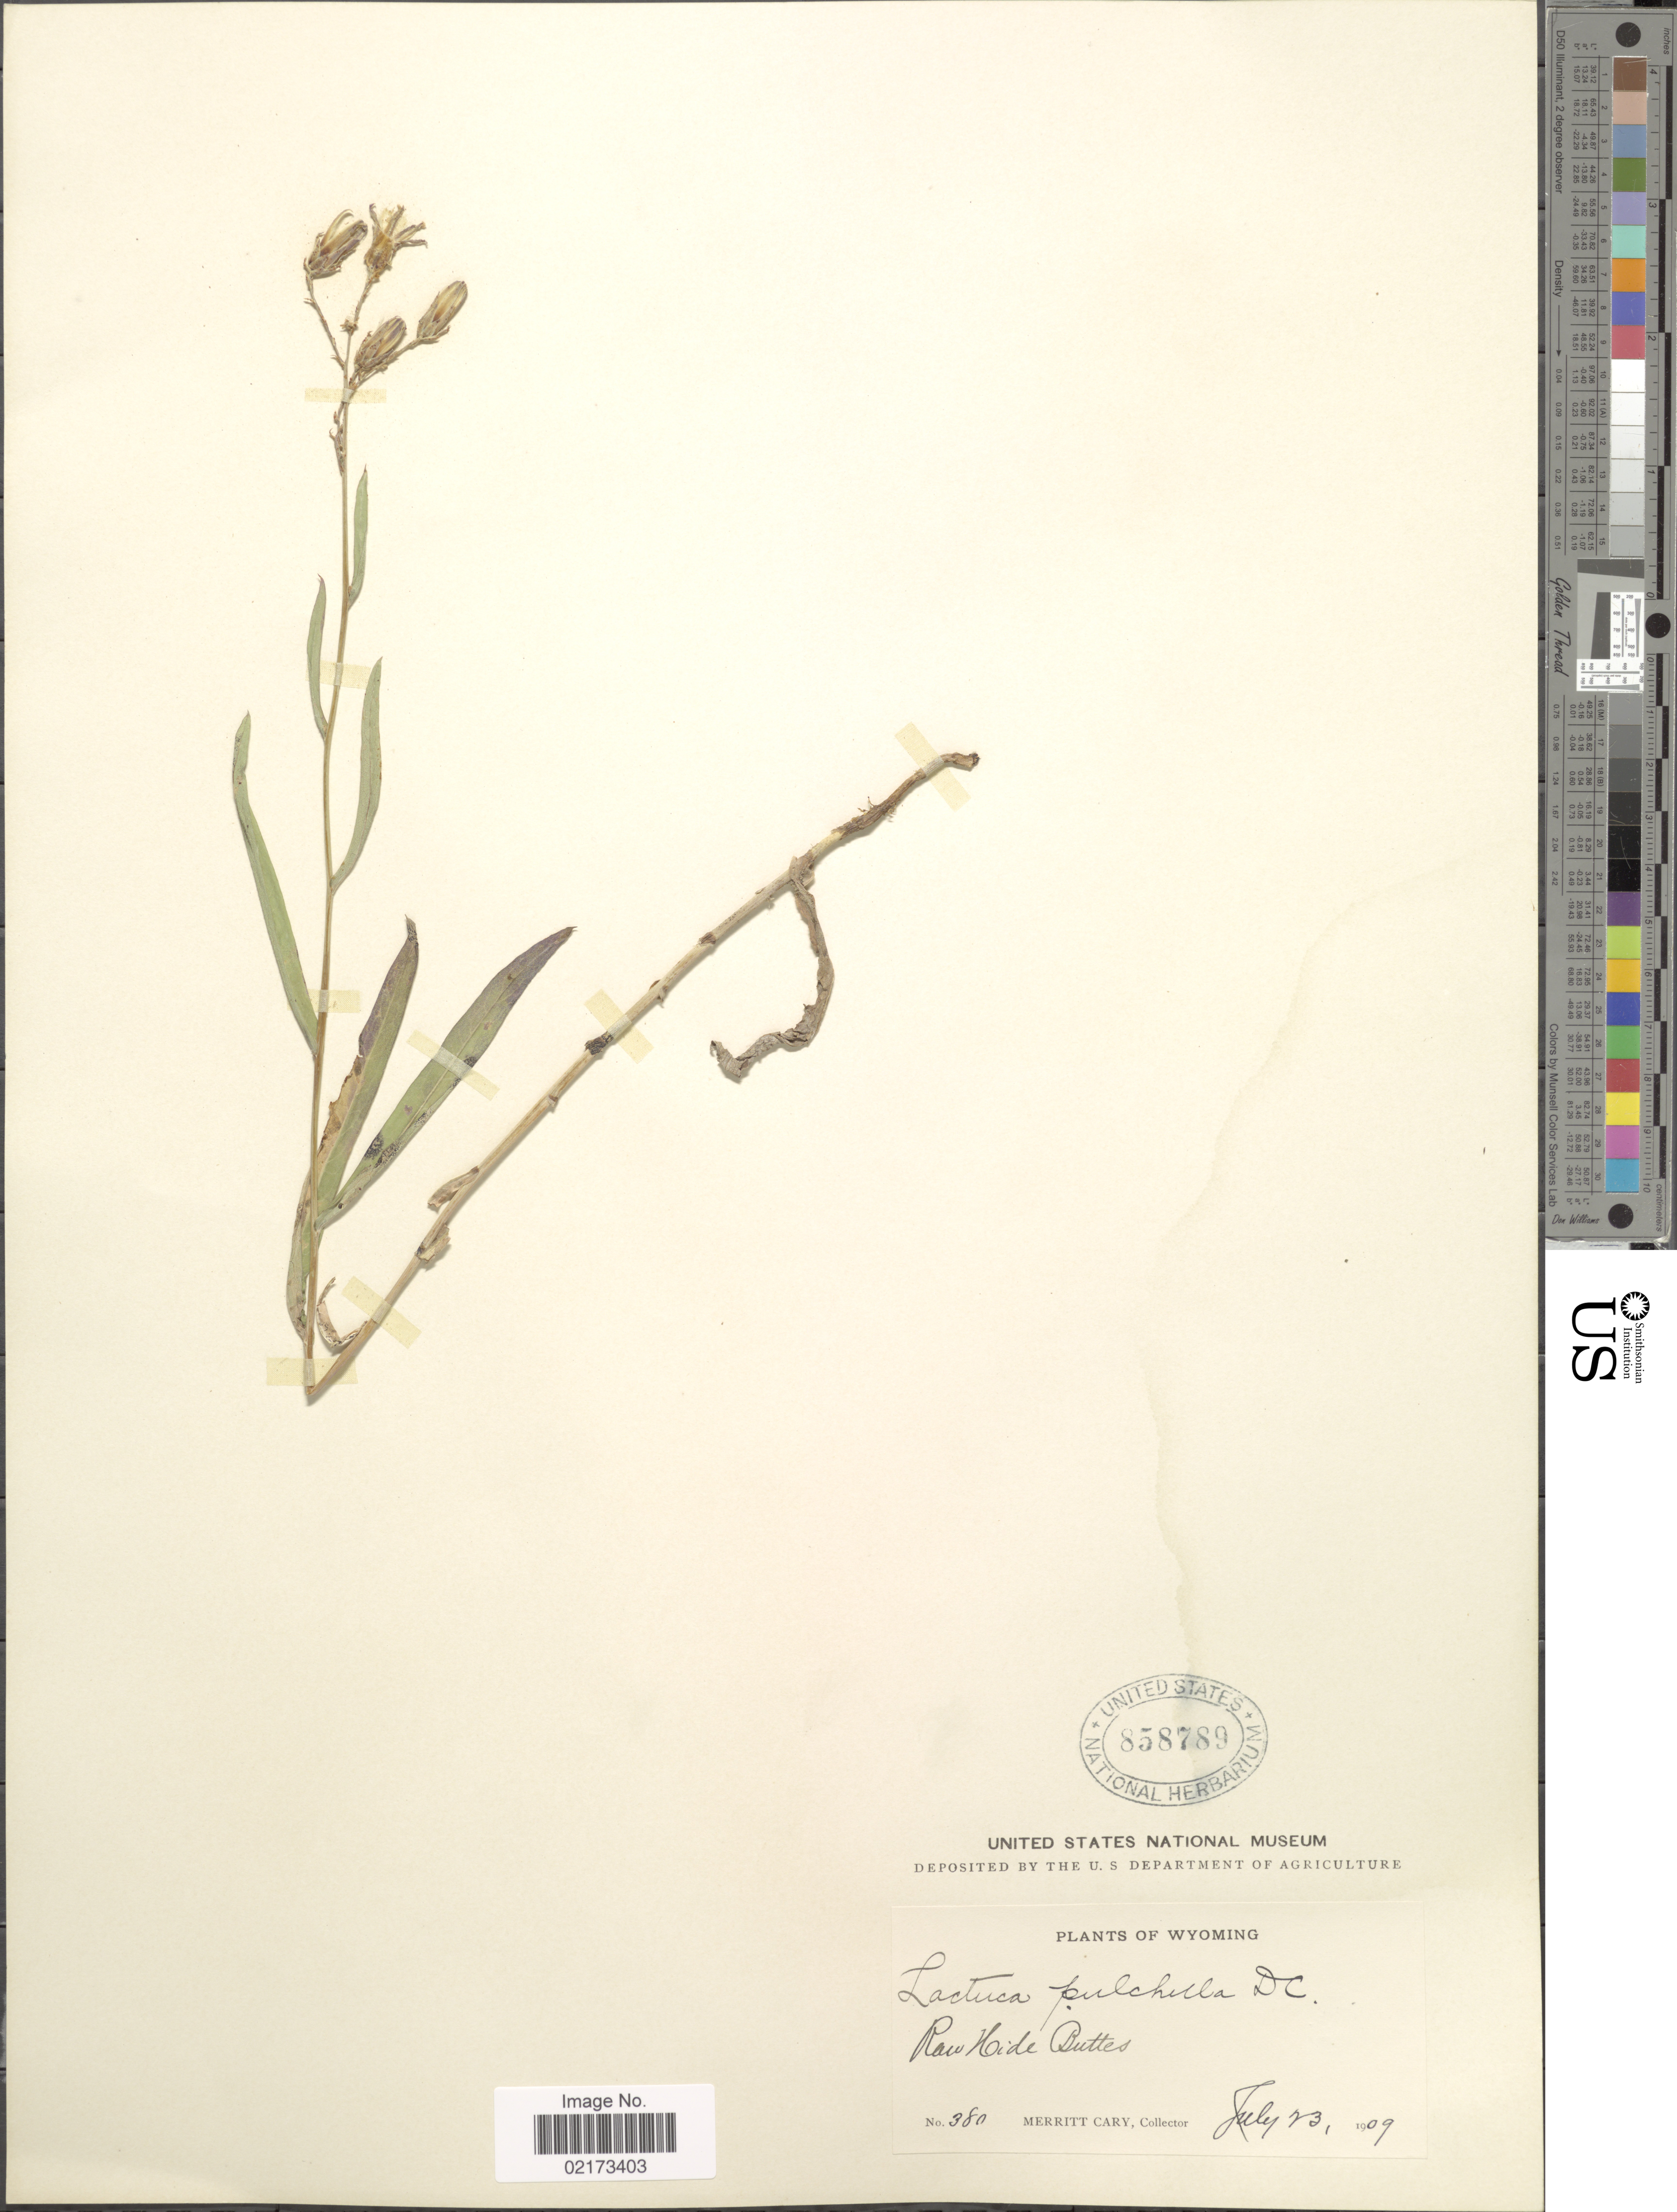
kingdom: Plantae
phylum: Tracheophyta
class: Magnoliopsida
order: Asterales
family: Asteraceae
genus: Lactuca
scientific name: Lactuca tatarica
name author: (L.) C.A. Mey.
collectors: M. Cary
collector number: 380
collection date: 1909-07-23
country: United States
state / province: Wyoming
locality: Raw Hide Buttes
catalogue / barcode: US 858789